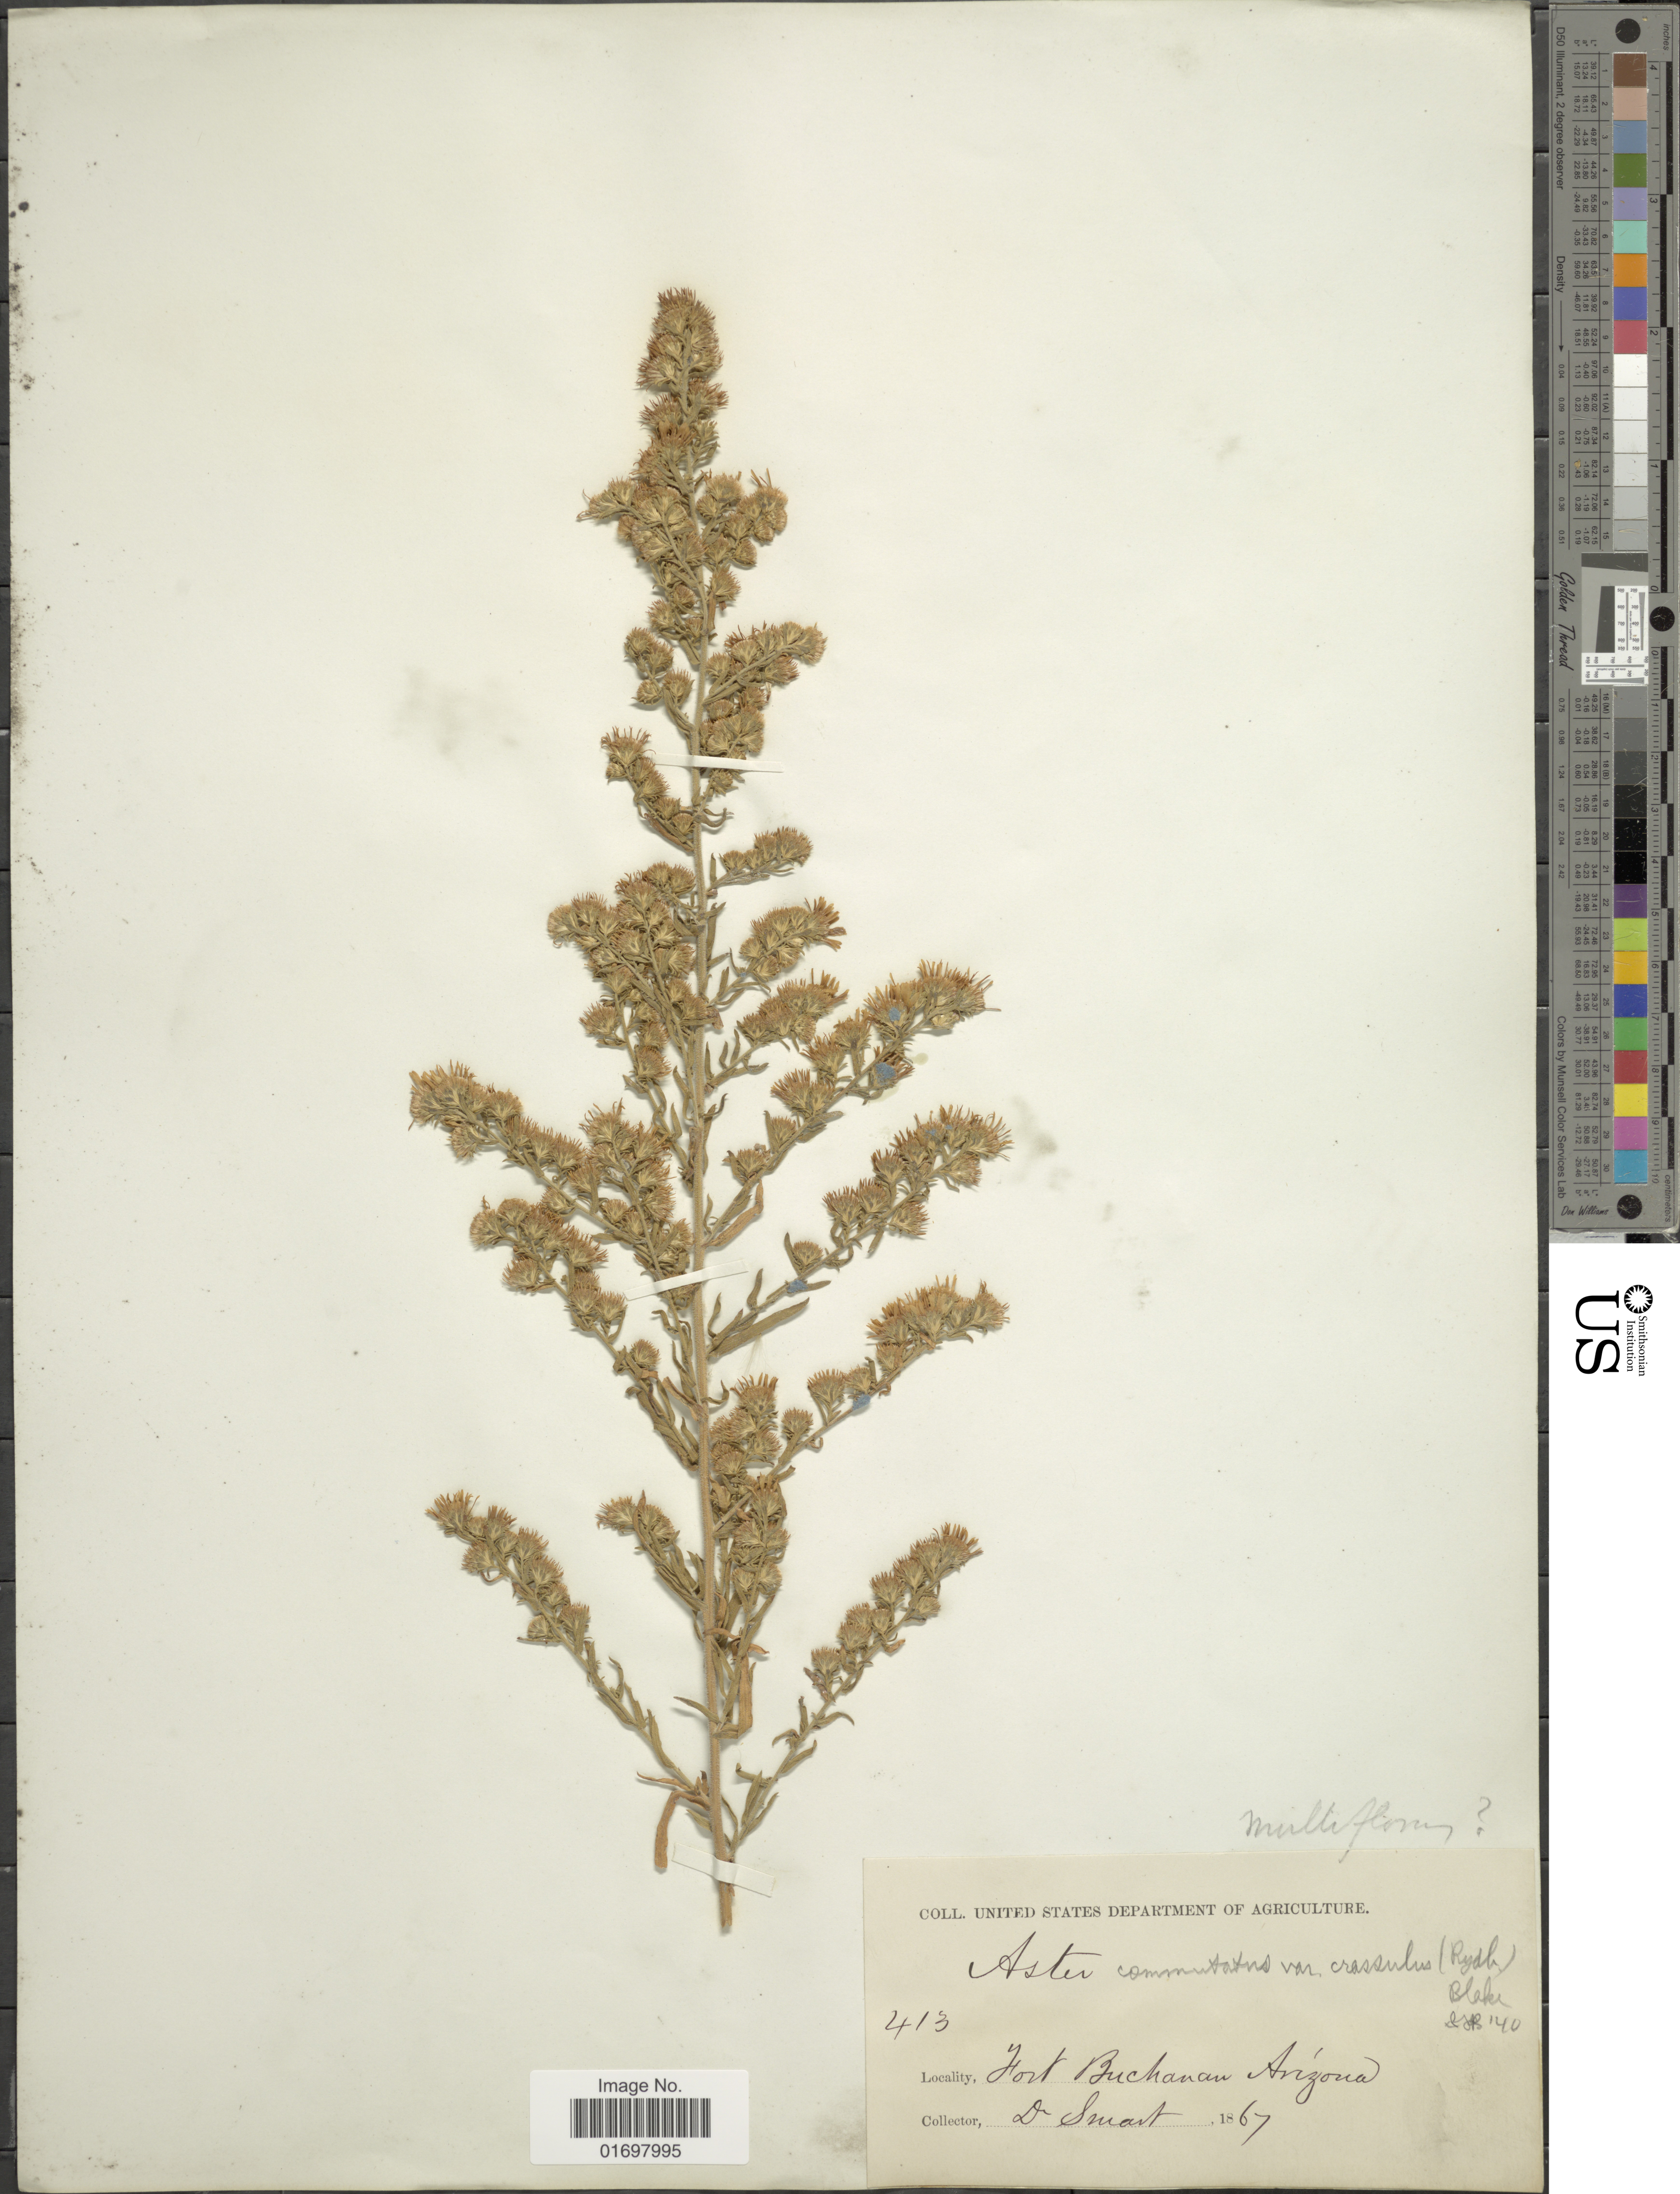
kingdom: Plantae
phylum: Tracheophyta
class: Magnoliopsida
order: Asterales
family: Asteraceae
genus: Symphyotrichum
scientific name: Symphyotrichum falcatum var. commutatum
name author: (Torr. & A. Gray) G.L. Nesom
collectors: -. Smart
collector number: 413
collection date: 1867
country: United States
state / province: Arizona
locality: Fort Buchanan Arizona.